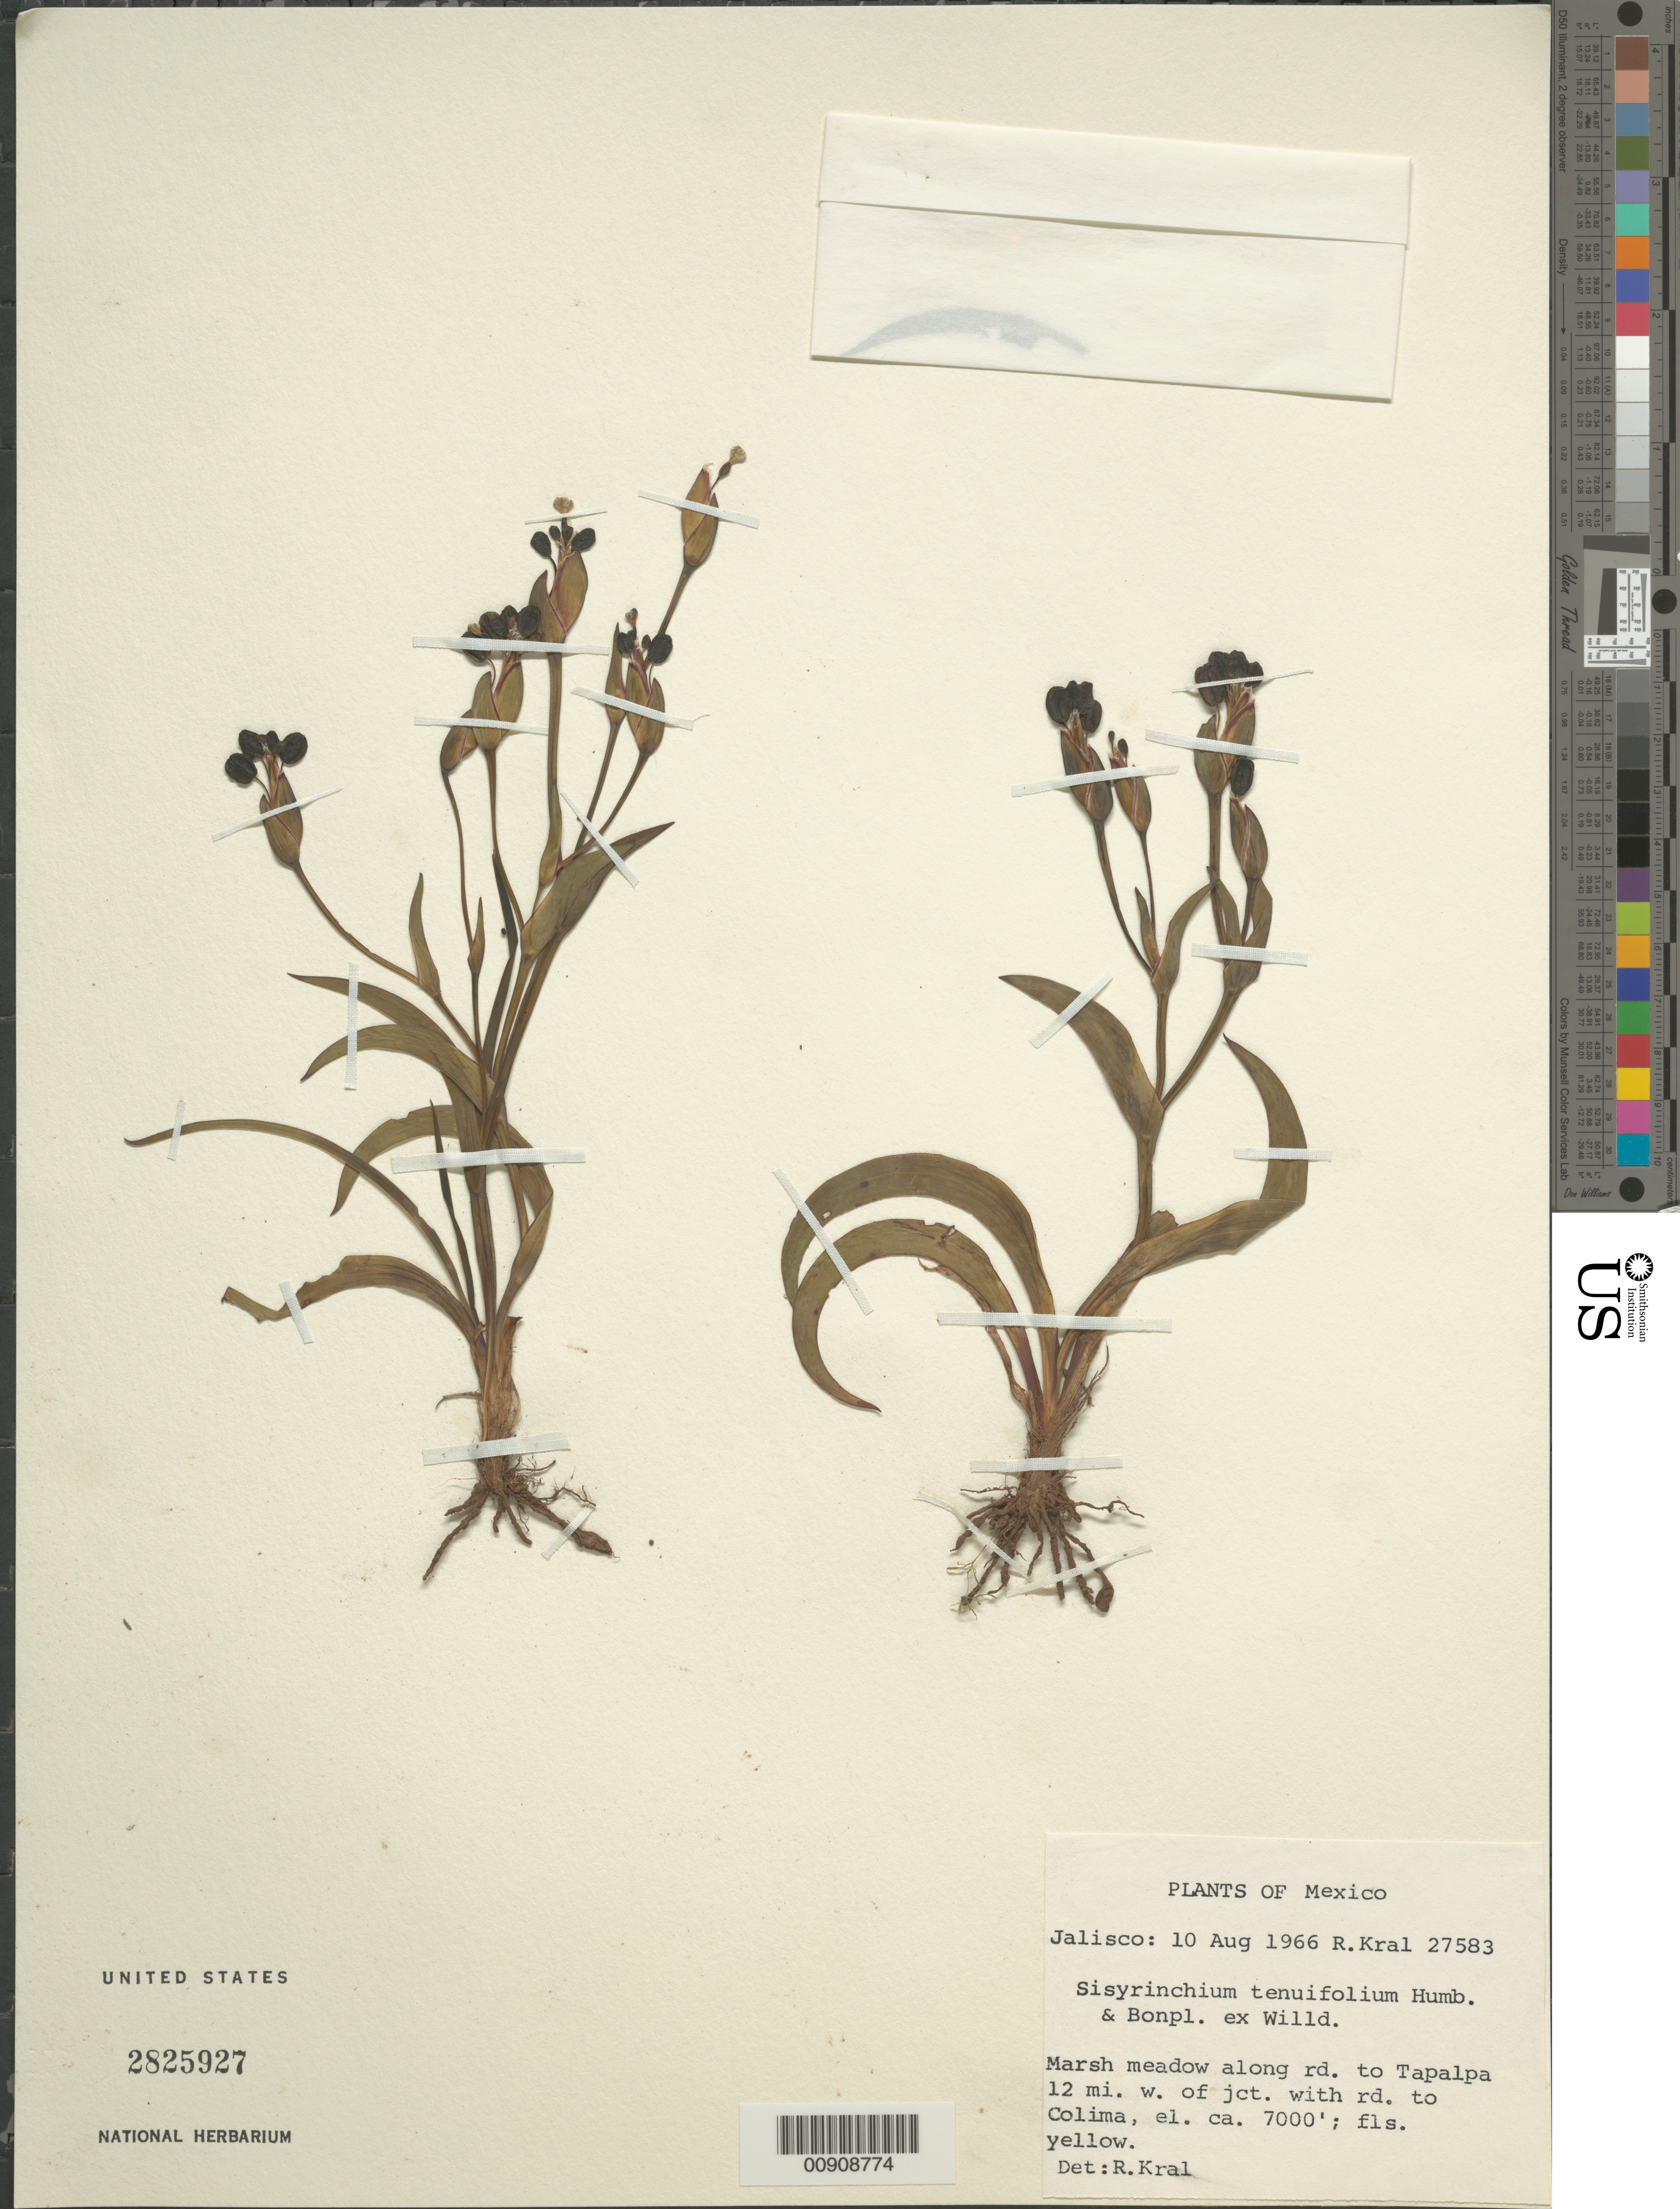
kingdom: Plantae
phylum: Tracheophyta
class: Liliopsida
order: Asparagales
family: Iridaceae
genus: Sisyrinchium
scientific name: Sisyrinchium tenuifolium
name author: Humb. & Bonpl. ex Willd.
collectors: R. Kral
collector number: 27583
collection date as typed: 10 Aug 1966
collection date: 1966-08-10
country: Mexico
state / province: Jalisco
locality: Along rd. to Tapalpa 12 mi. W of jct. with rd. to Colima.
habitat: Marsh meadow.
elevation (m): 2134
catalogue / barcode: US 2825927